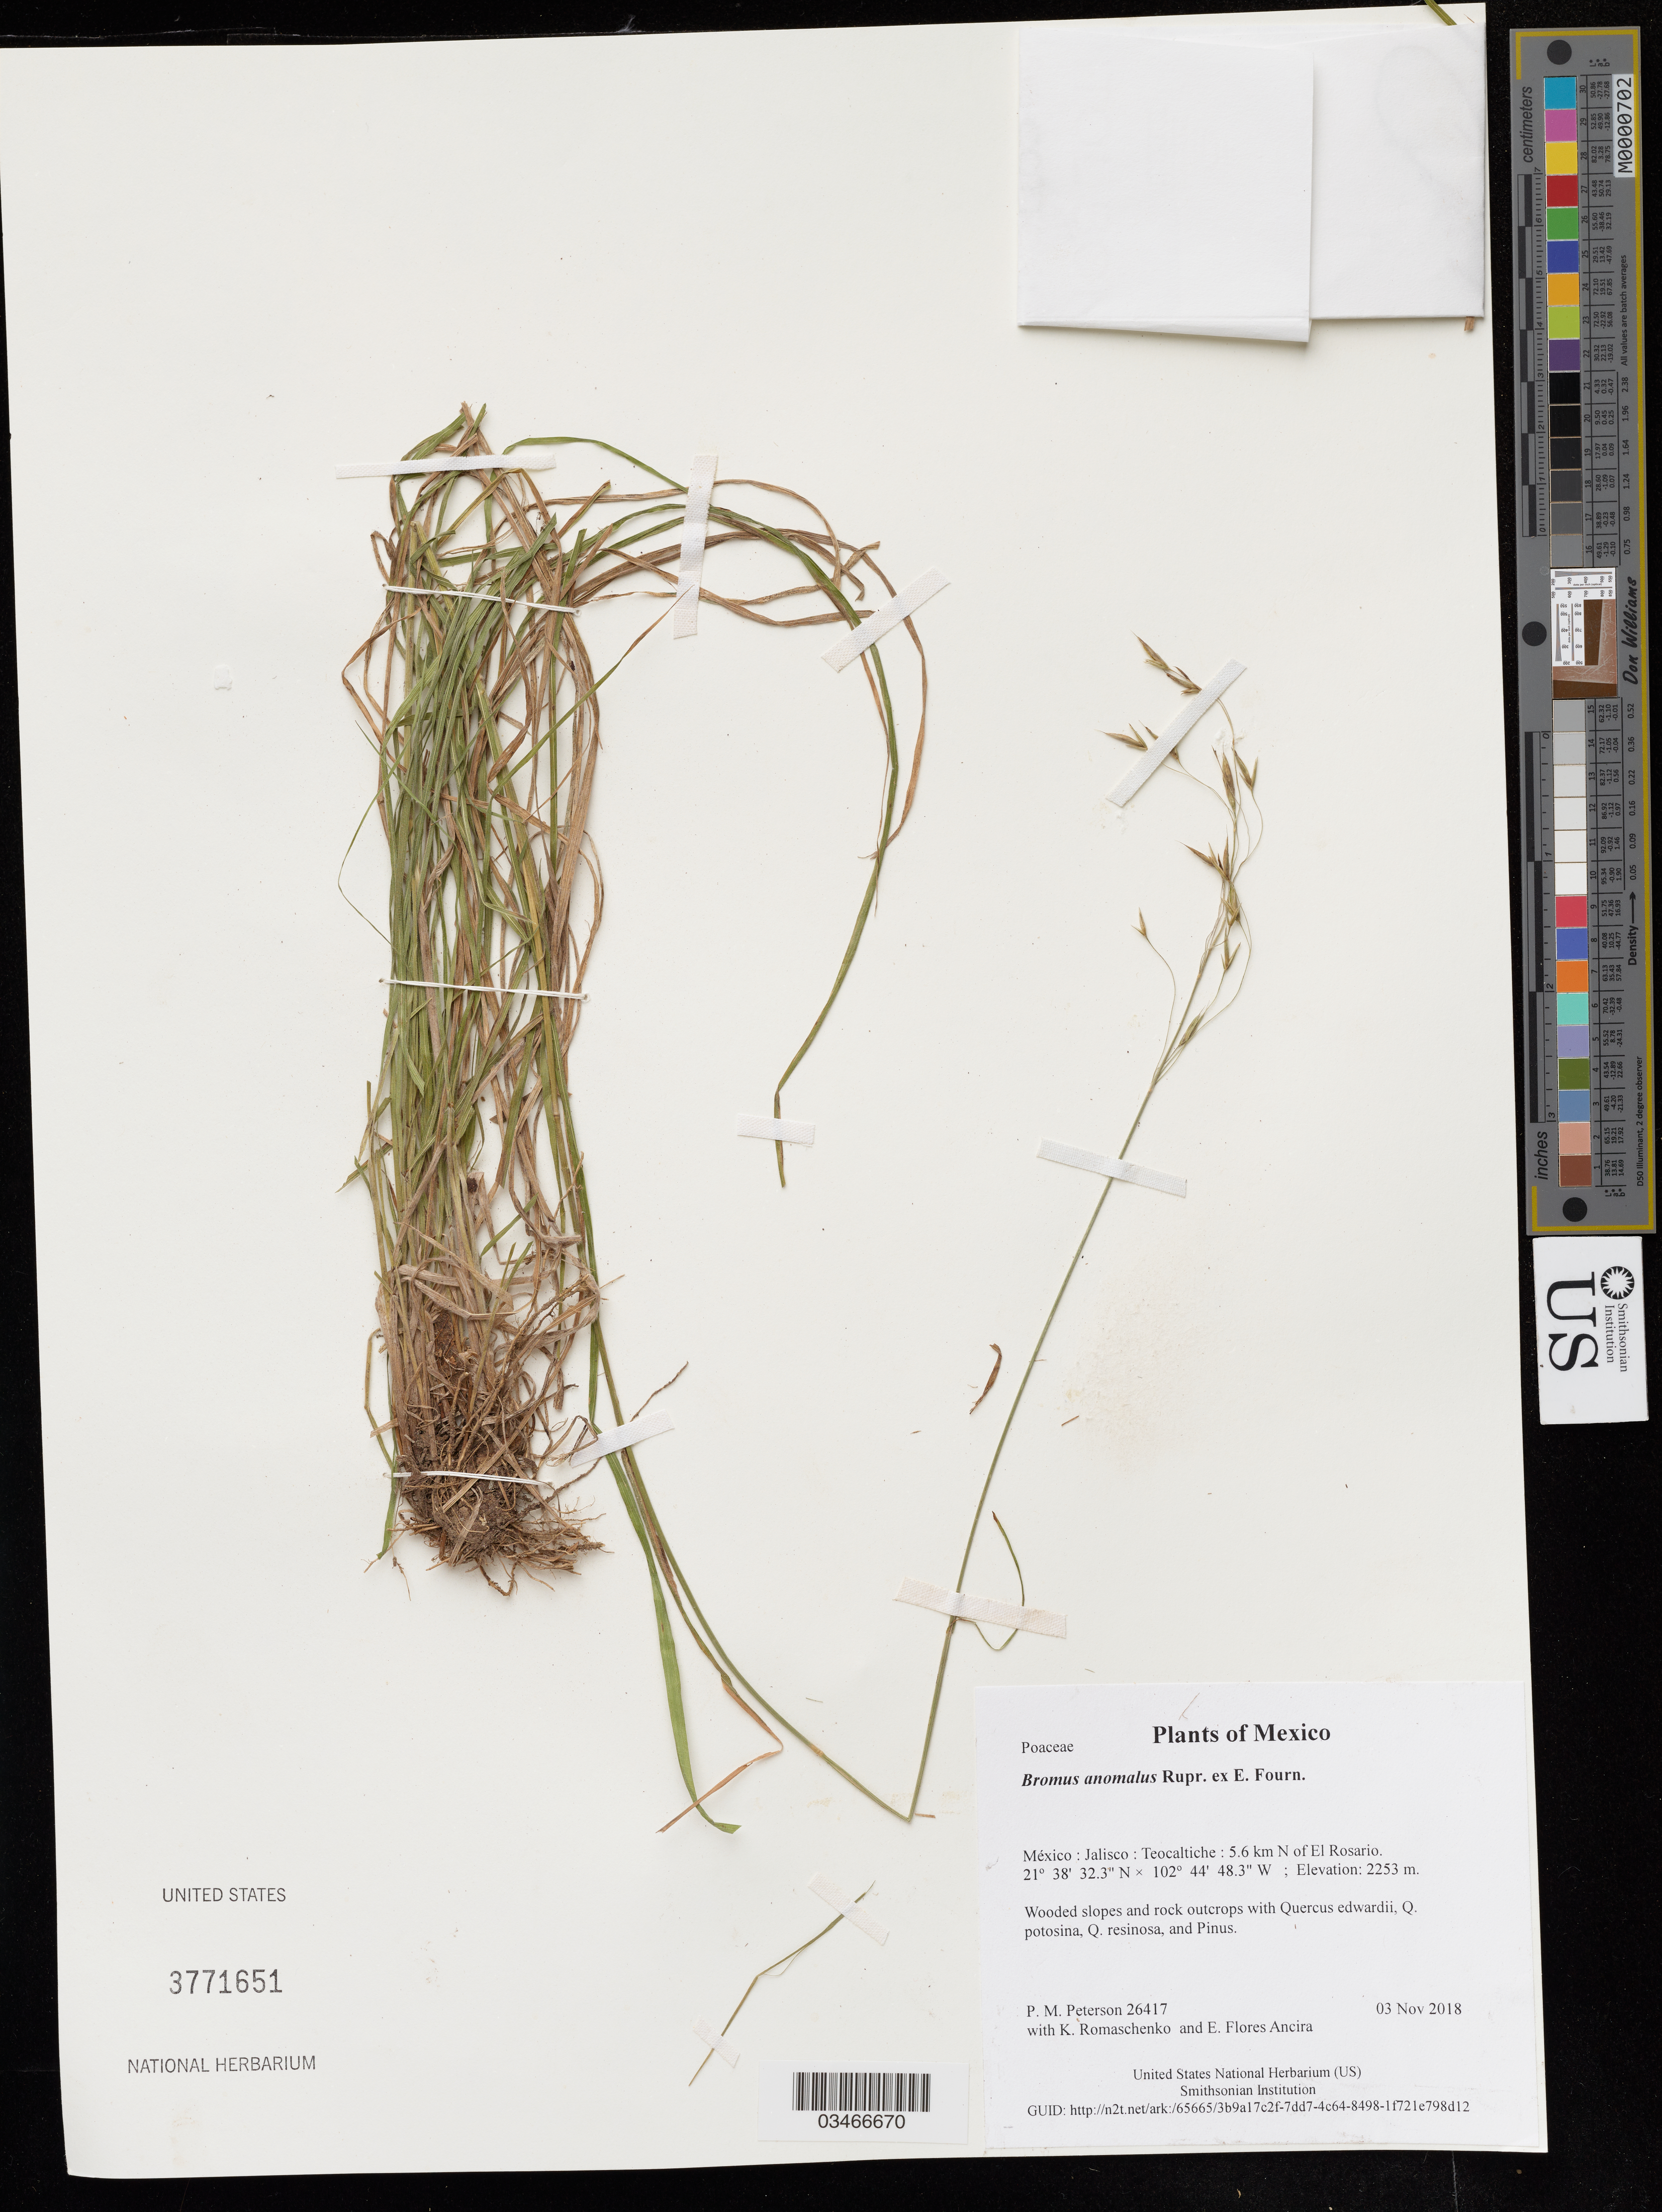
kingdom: Plantae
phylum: Tracheophyta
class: Liliopsida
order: Poales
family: Poaceae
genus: Bromus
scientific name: Bromus anomalus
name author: Rupr. ex E. Fourn.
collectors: P. M. Peterson, K. Romaschenko & E. Flores Ancira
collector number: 26417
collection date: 2018-11-03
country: México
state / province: Jalisco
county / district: Teocaltiche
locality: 5.6 km N of El Rosario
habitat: Wooded slopes and rock outcrops with Quercus edwardii, Q. potosina, Q. resinosa, and Pinus.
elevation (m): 2253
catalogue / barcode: US 3771651